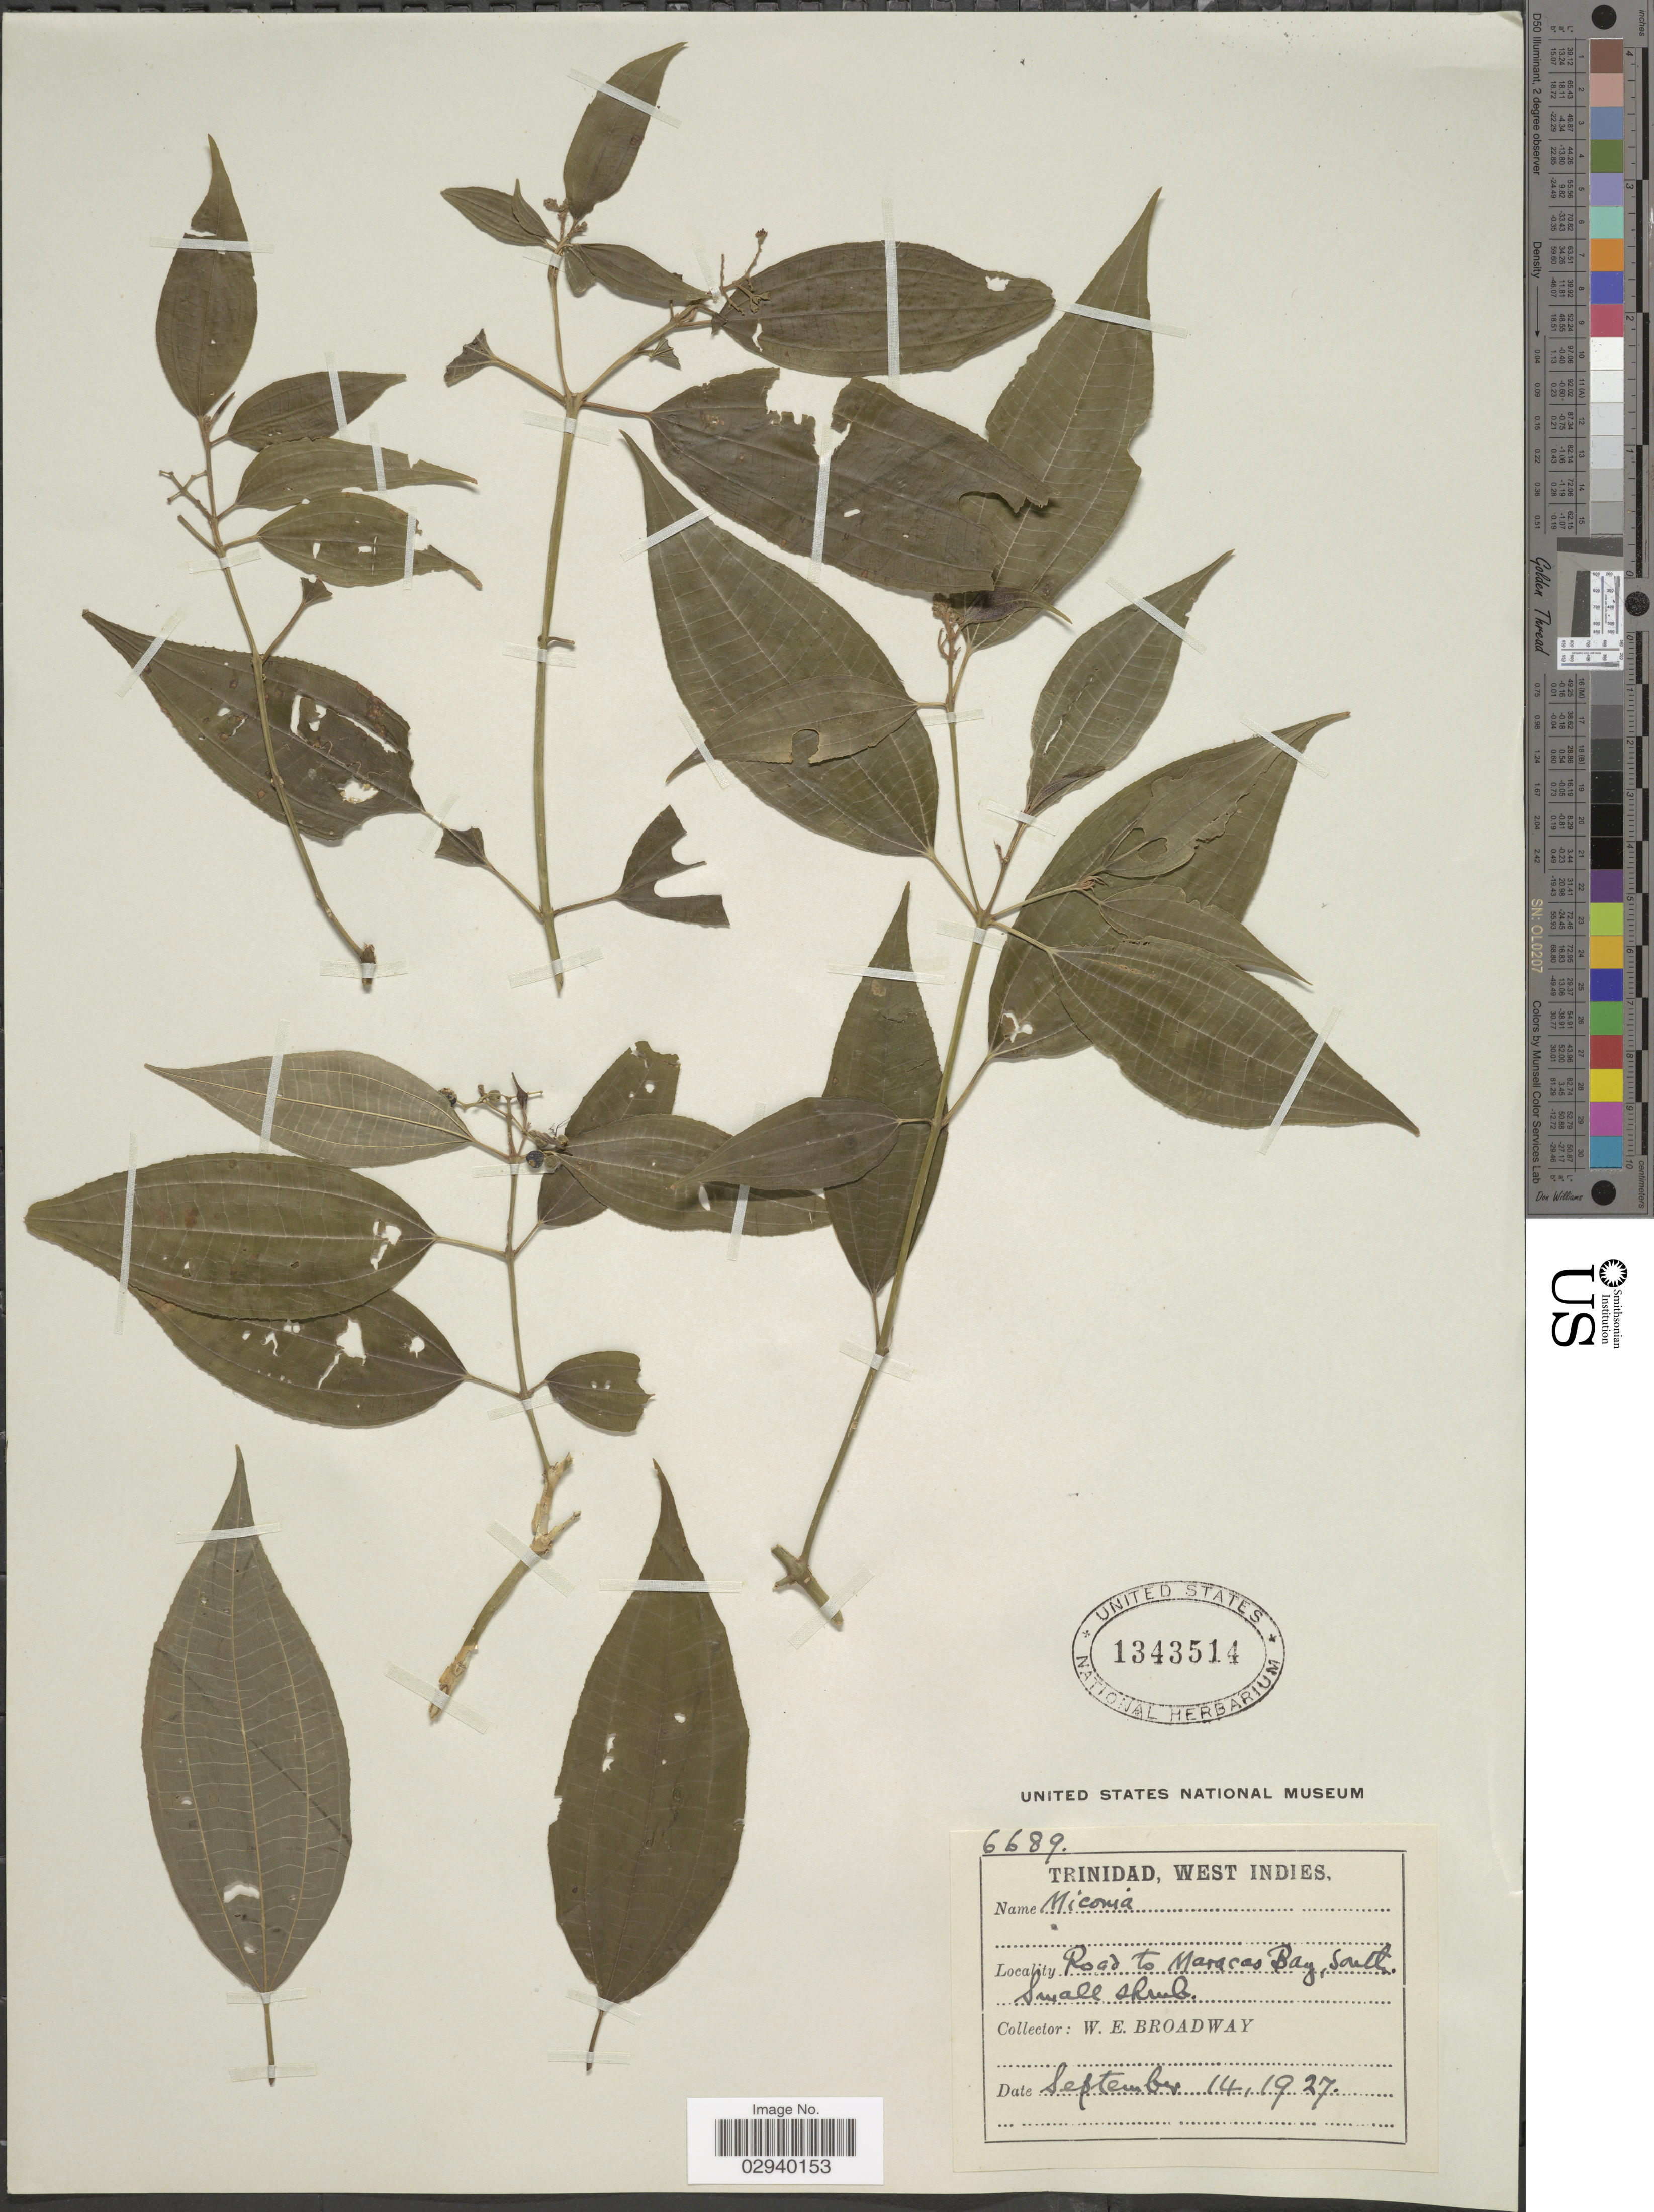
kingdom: Plantae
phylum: Tracheophyta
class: Magnoliopsida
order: Myrtales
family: Melastomataceae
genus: Miconia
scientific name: Miconia laevigata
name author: (L.) D. Don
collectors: W. E. Broadway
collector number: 6689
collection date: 1927-09-14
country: Trinidad and Tobago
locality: Trinidad, West Indies. Road to Maracas Bay, south.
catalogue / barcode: US 1343514